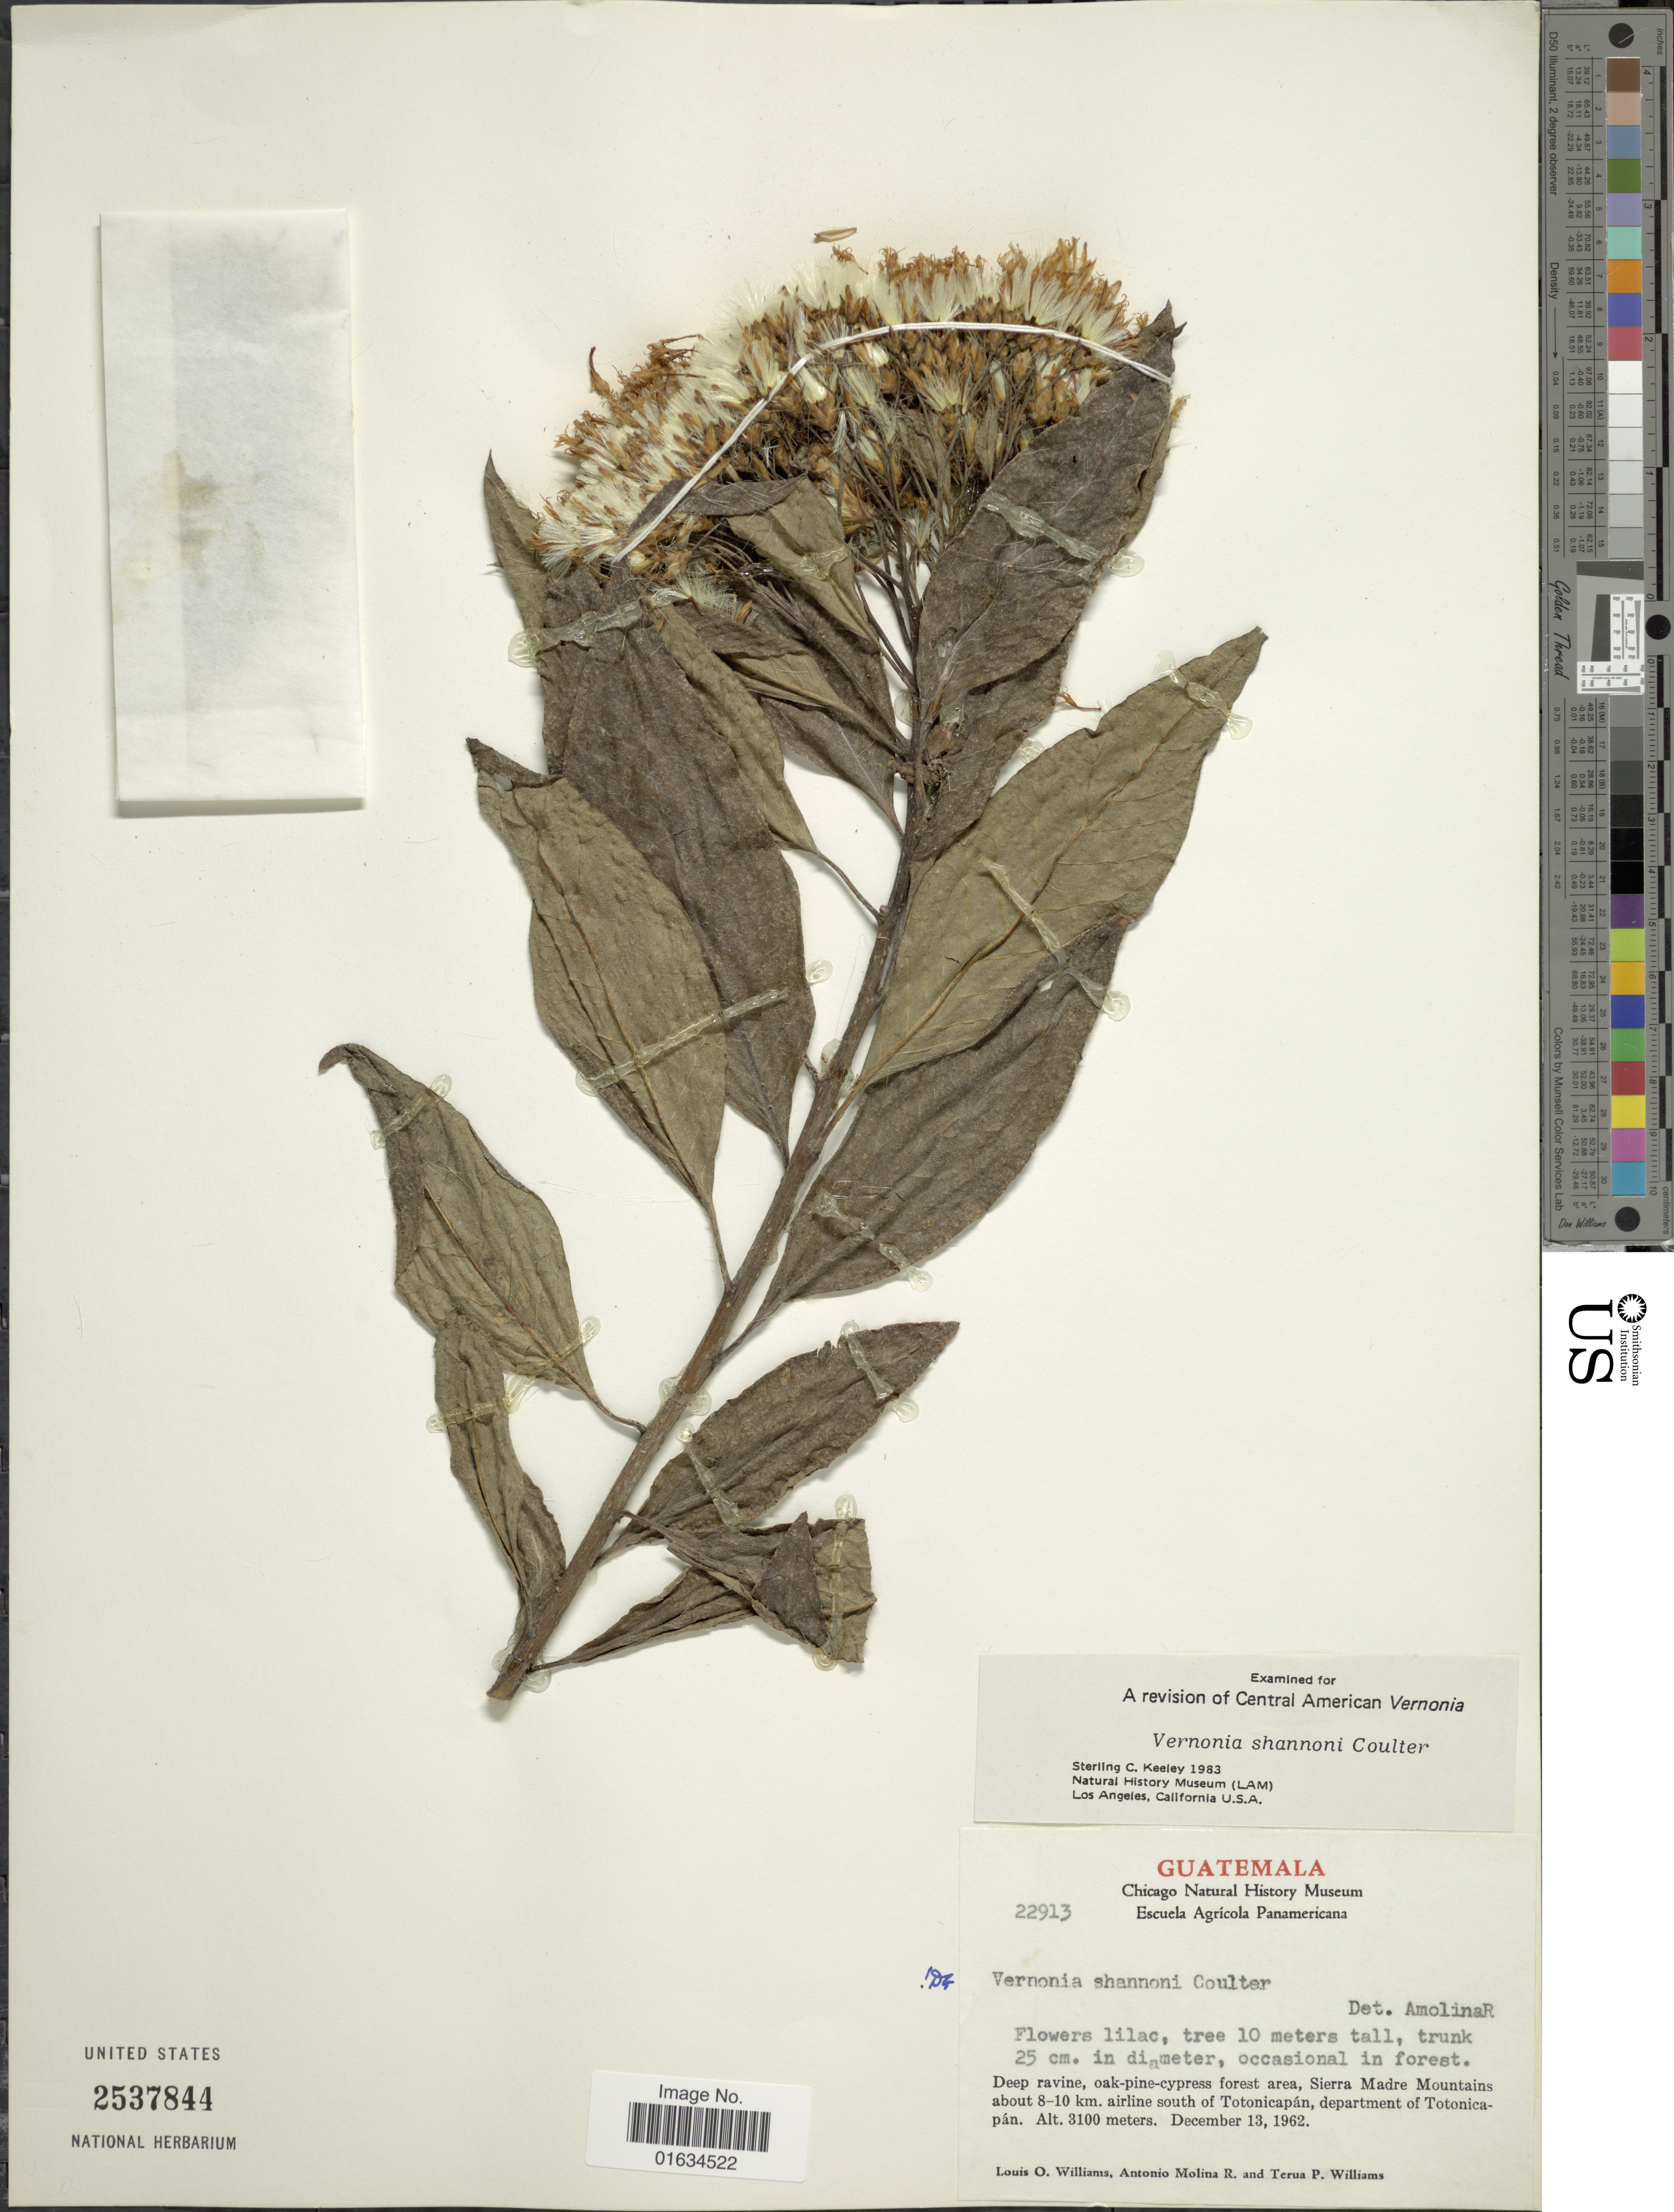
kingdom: Plantae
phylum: Tracheophyta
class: Magnoliopsida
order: Asterales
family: Asteraceae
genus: Critoniopsis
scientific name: Critoniopsis shannonii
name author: (Coult.) H. Rob.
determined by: Renon, Polla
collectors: L. O. Williams, A. Molina R. & T. P. Williams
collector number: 22913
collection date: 1962-12-13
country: Guatemala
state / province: Totonicapan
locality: Sierra Madre Mountains about 8-10 km. airline south of Totonicapan, department of Totnicapan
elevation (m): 3100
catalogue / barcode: US 2537844